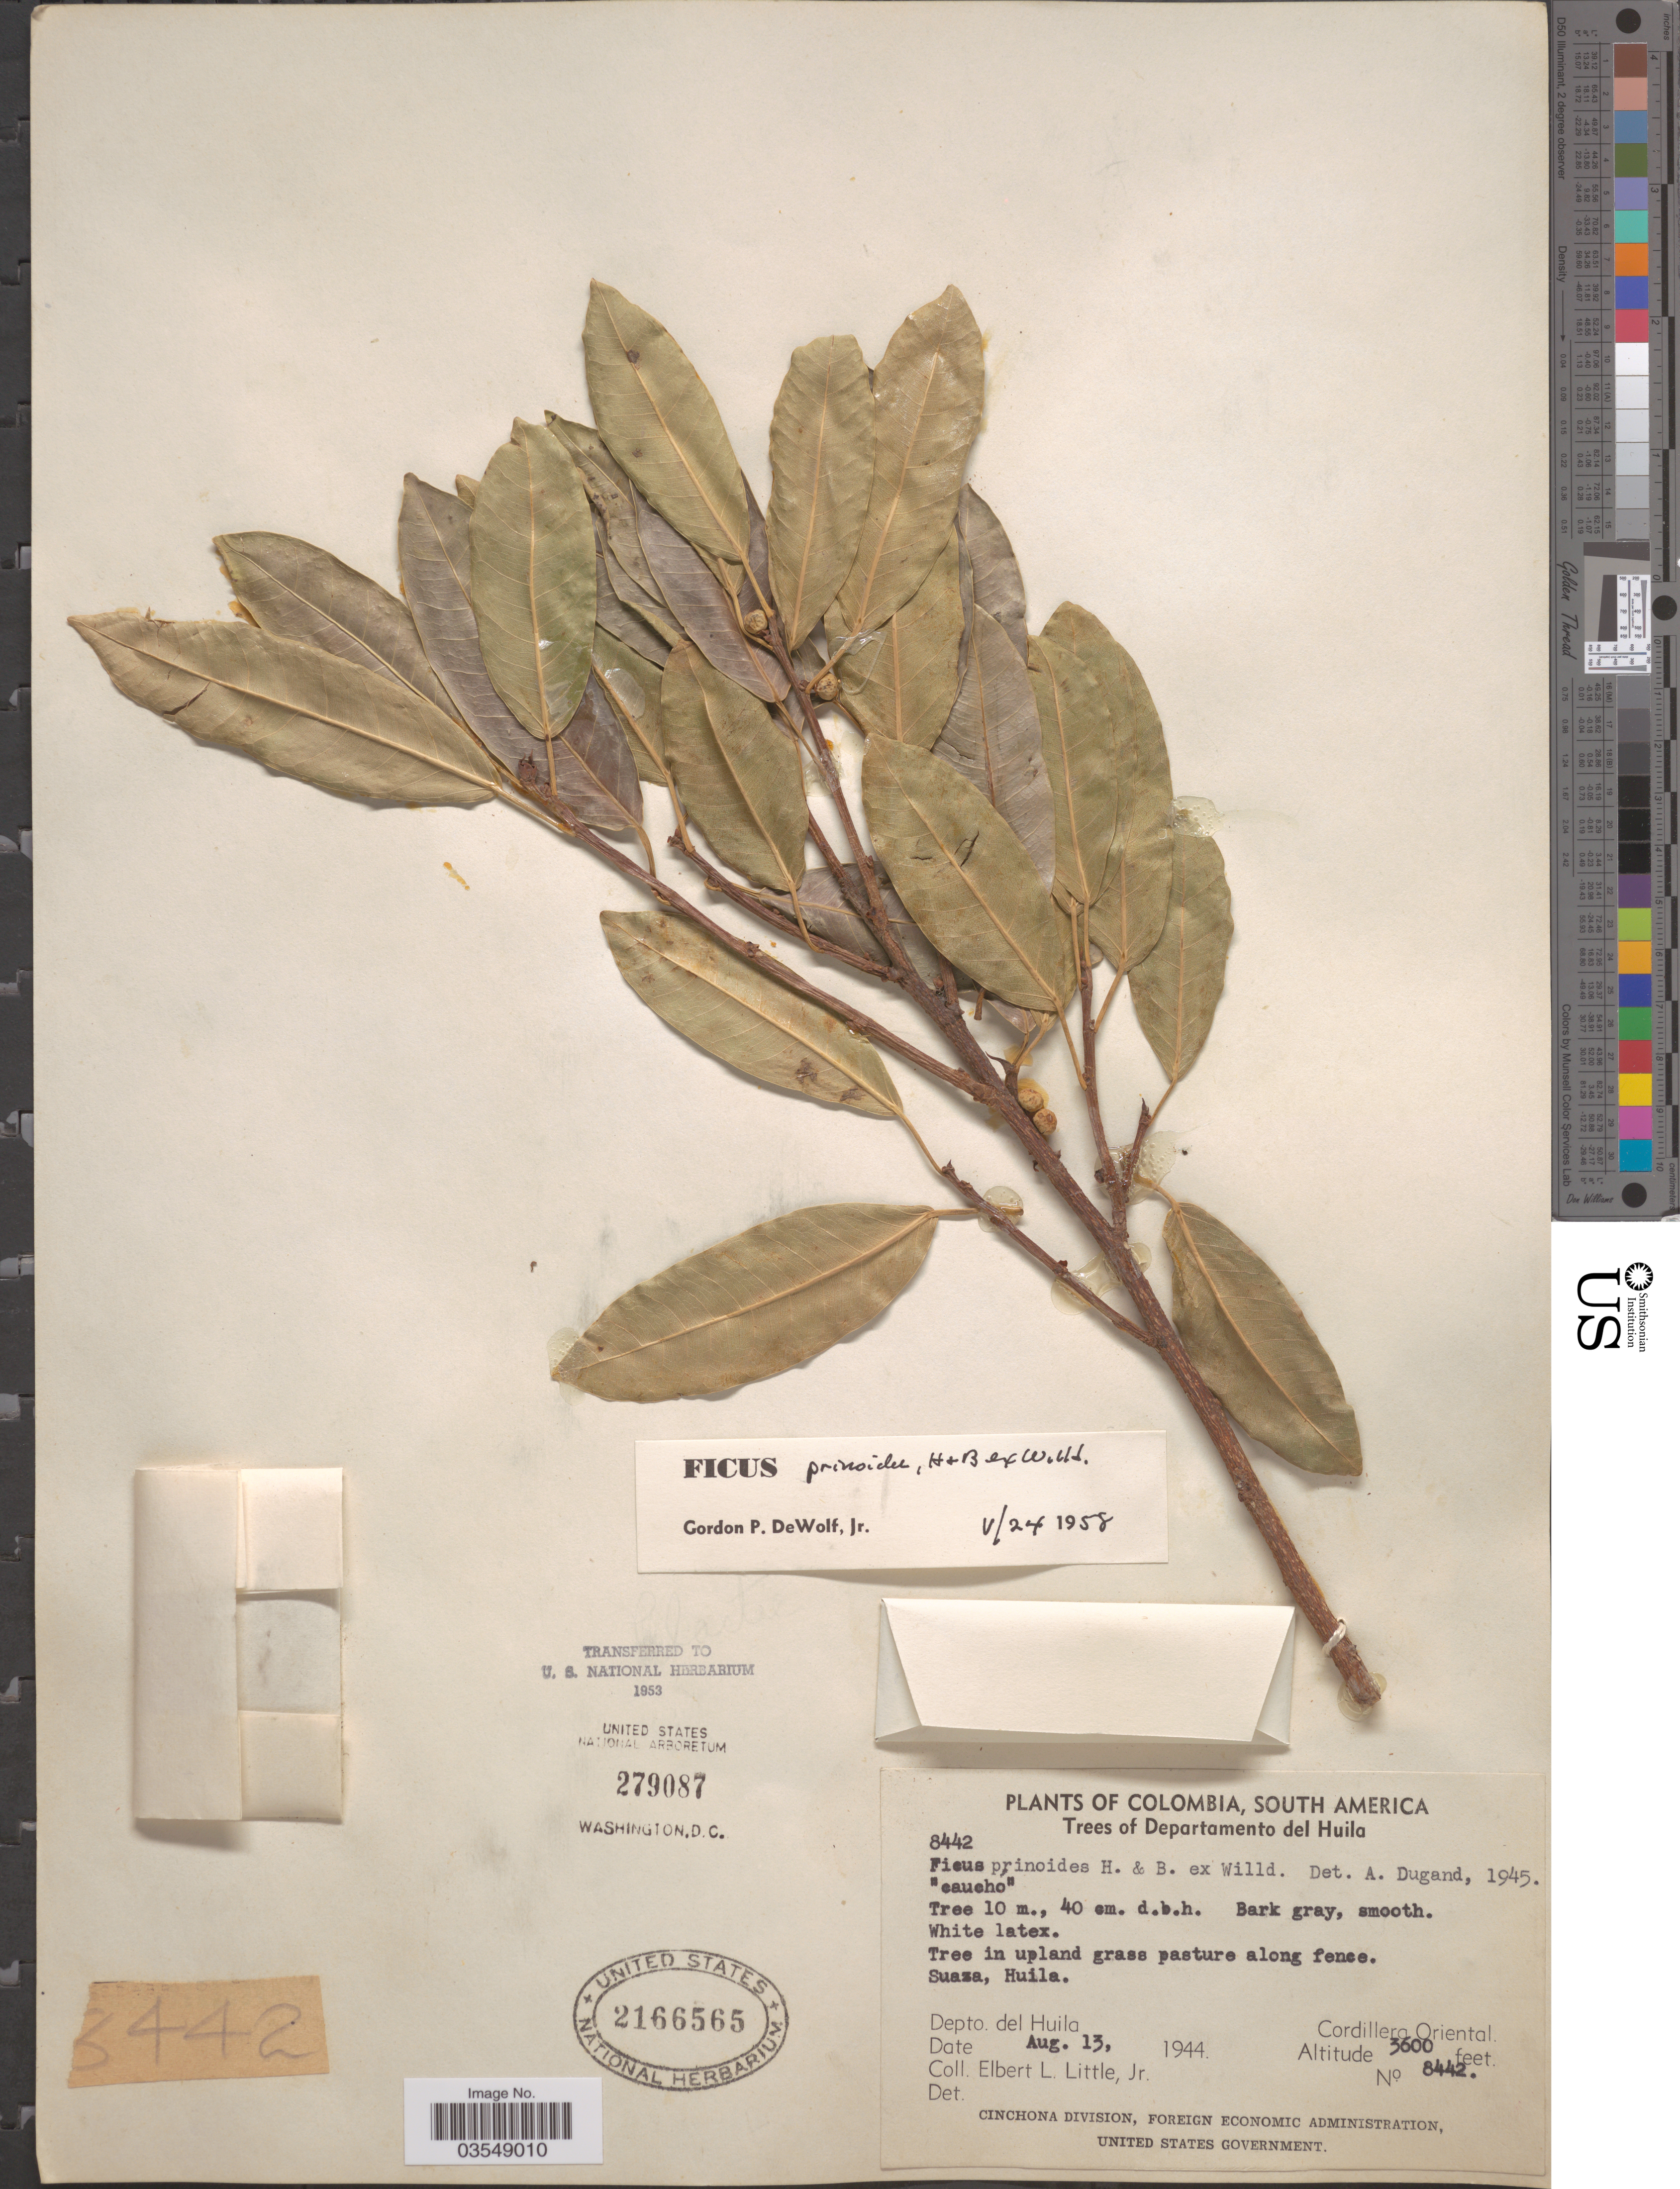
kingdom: Plantae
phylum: Tracheophyta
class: Magnoliopsida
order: Rosales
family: Moraceae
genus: Ficus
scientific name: Ficus pallida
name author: Vahl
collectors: E. L. Little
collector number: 8442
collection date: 1944-08-13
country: Colombia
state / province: Huila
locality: Suaza, Huila. Departamento del Huila. Cordillera Oriental.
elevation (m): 1097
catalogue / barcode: US 2166565